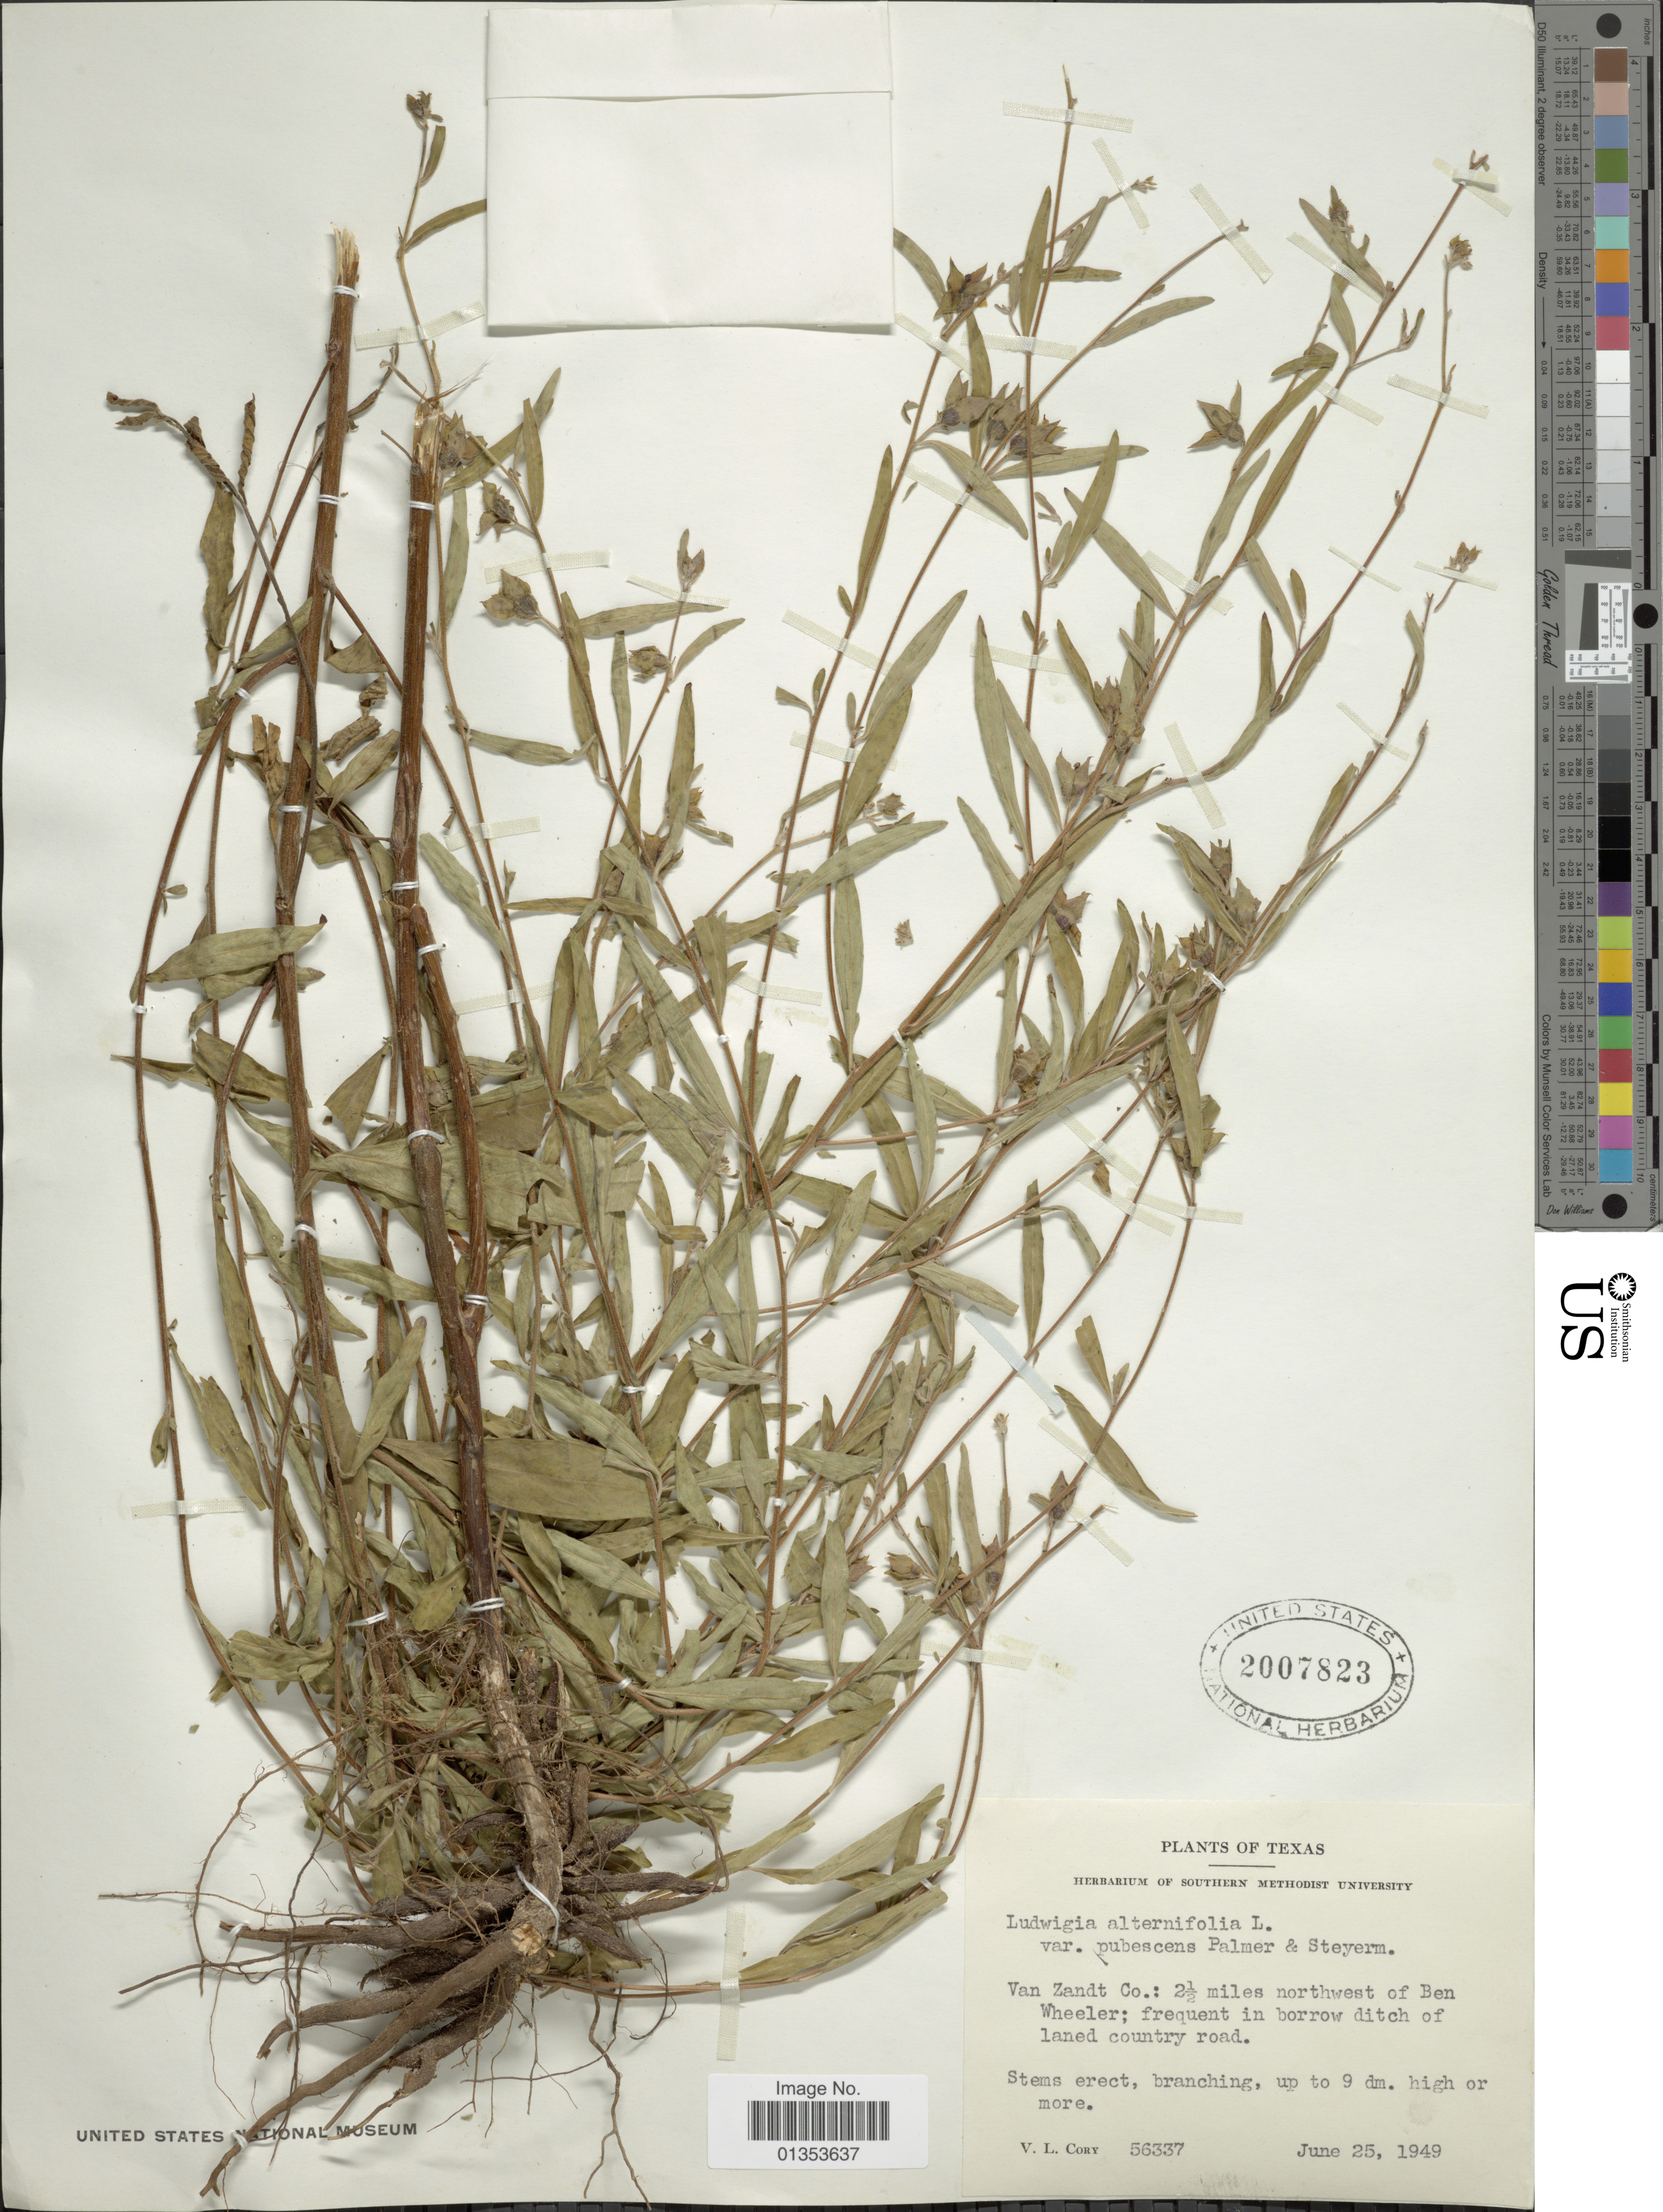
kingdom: Plantae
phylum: Tracheophyta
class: Magnoliopsida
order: Myrtales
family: Onagraceae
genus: Ludwigia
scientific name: Ludwigia alternifolia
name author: L.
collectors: V. Cory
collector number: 56337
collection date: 1949-06-25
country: United States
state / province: Texas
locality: Van Zandt Co.: 2½ miles northwest of Ben Wheeler; frequent in borrow ditch of laned country road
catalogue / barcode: US 2007823